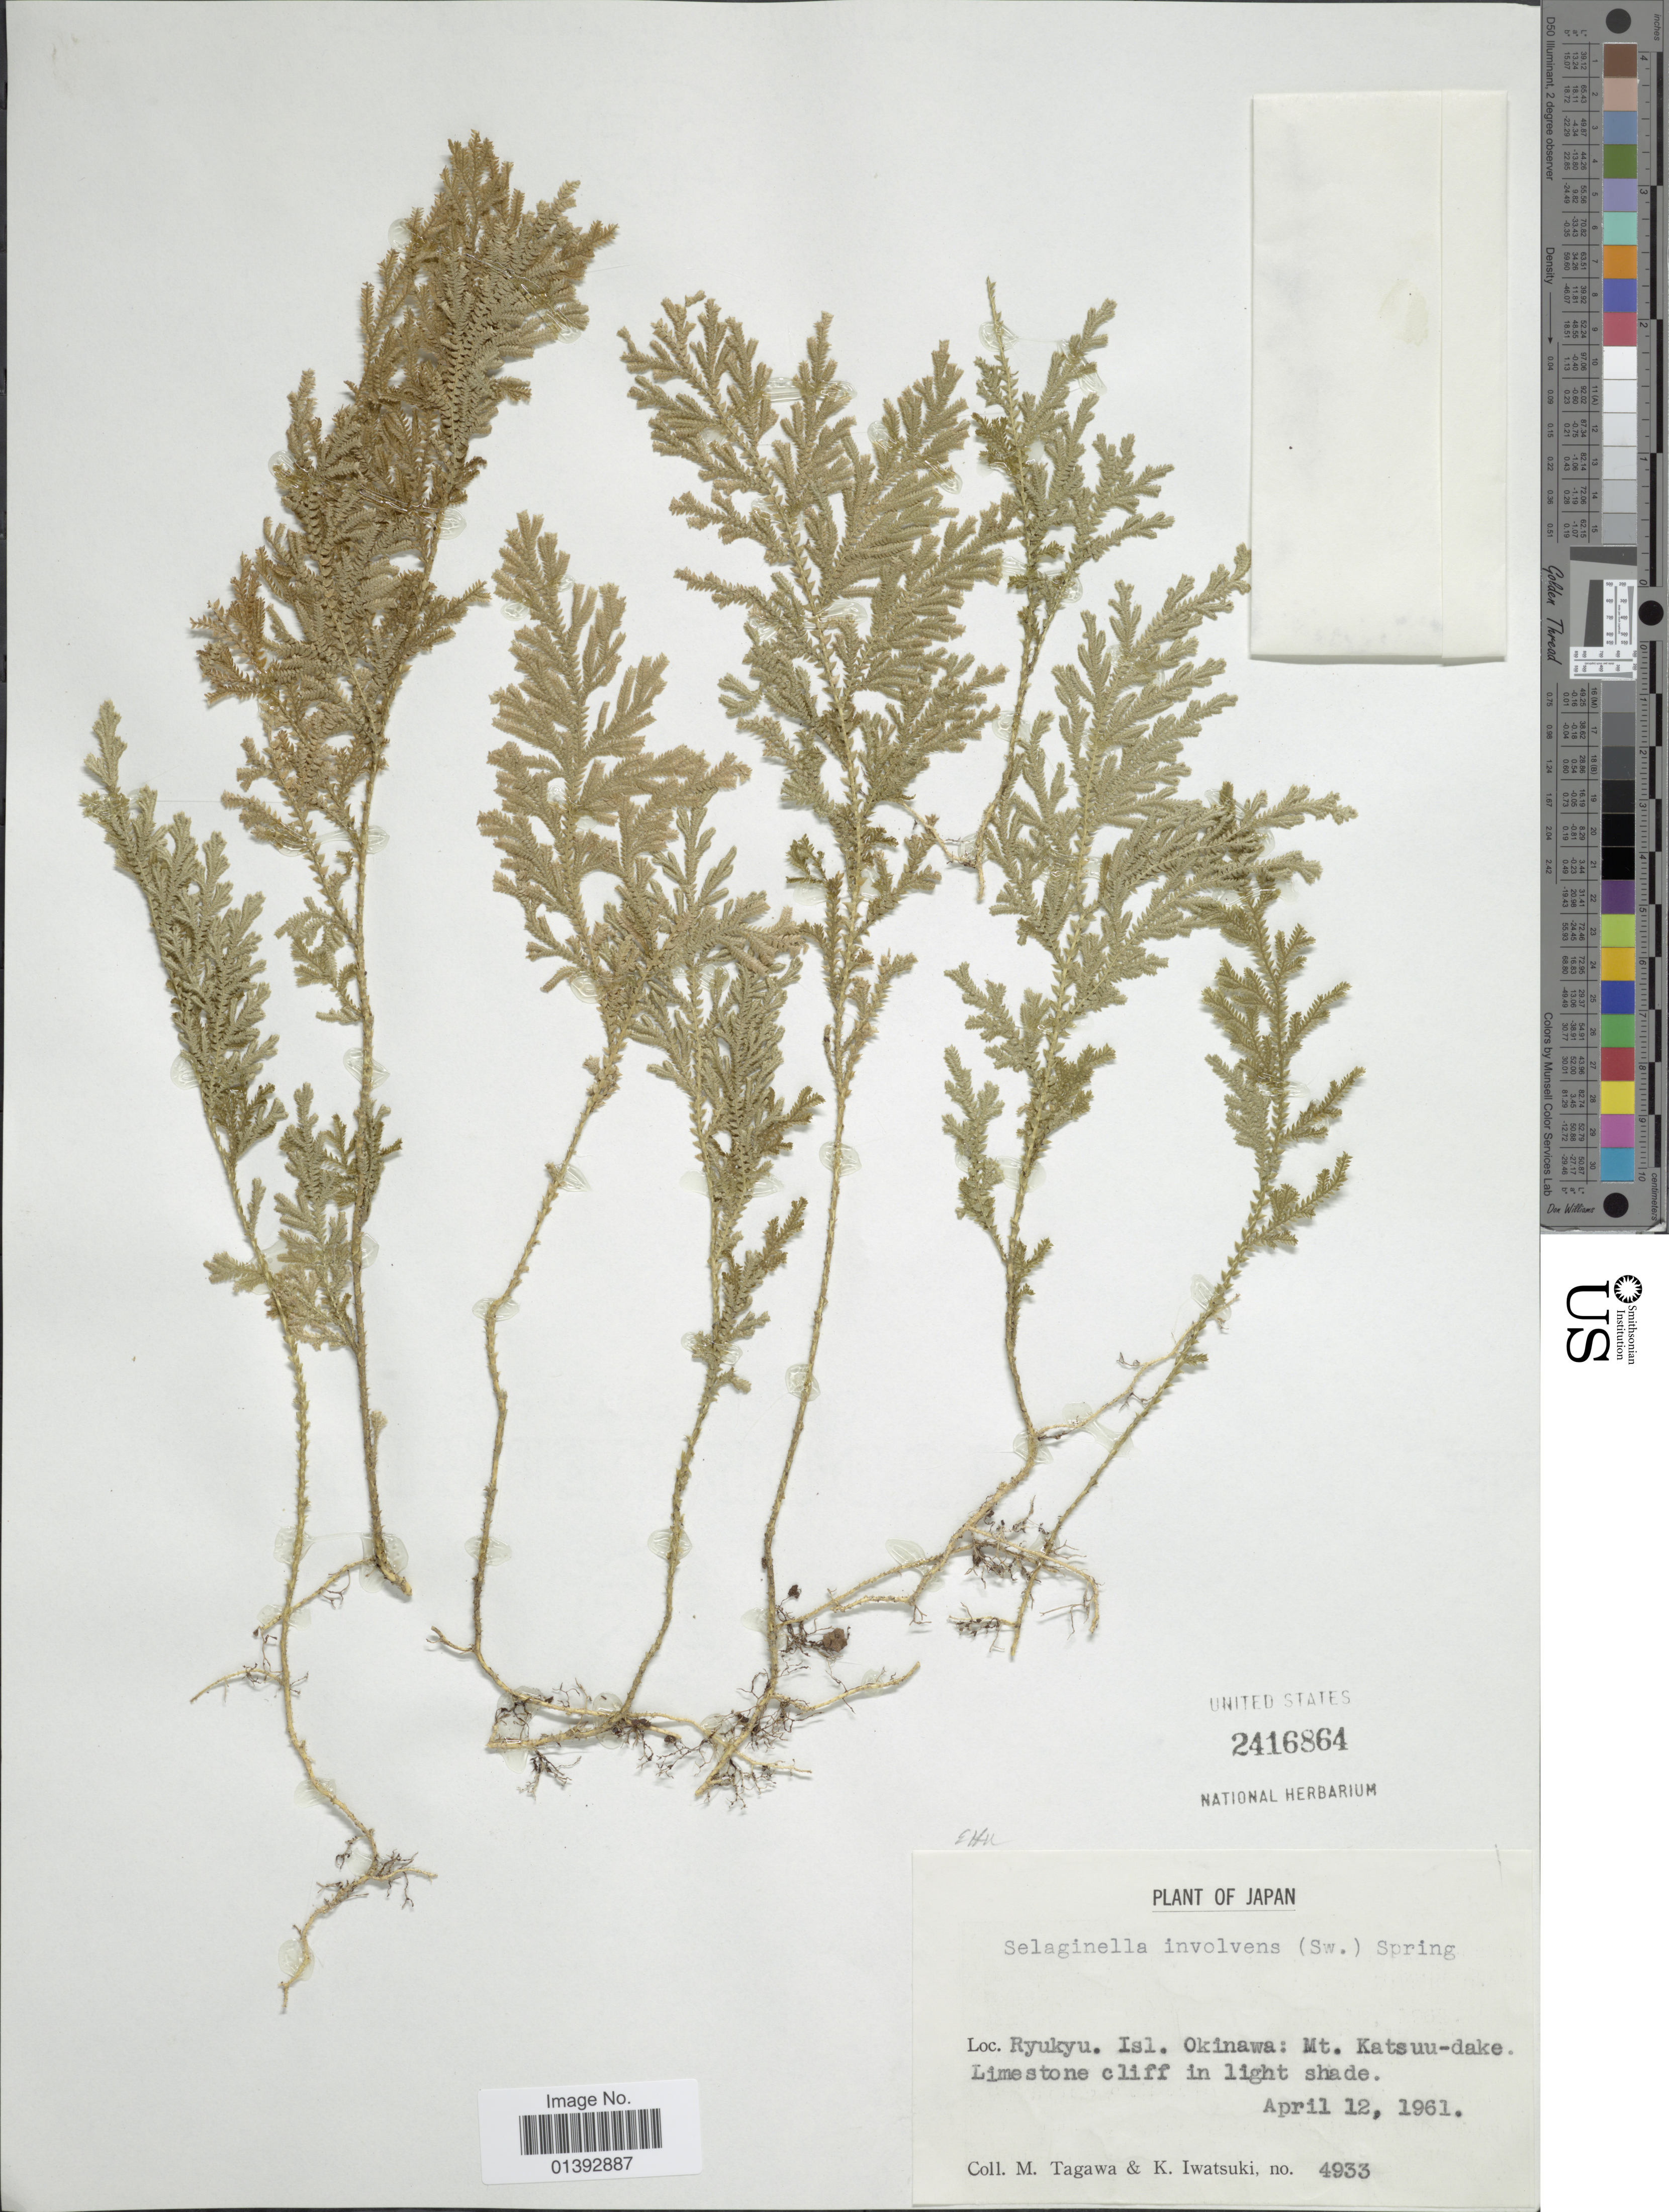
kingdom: Plantae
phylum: Tracheophyta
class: Lycopodiopsida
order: Selaginellales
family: Selaginellaceae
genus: Selaginella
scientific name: Selaginella involvens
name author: (Sw.) Spring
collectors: M. Tagawa & K. Iwatsuki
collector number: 4933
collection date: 1961-04-12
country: Japan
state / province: Okinawa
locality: Ryukyu Isl.: Mt. Katsuu-dake, Limestone cliff in light shade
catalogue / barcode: US 2416864